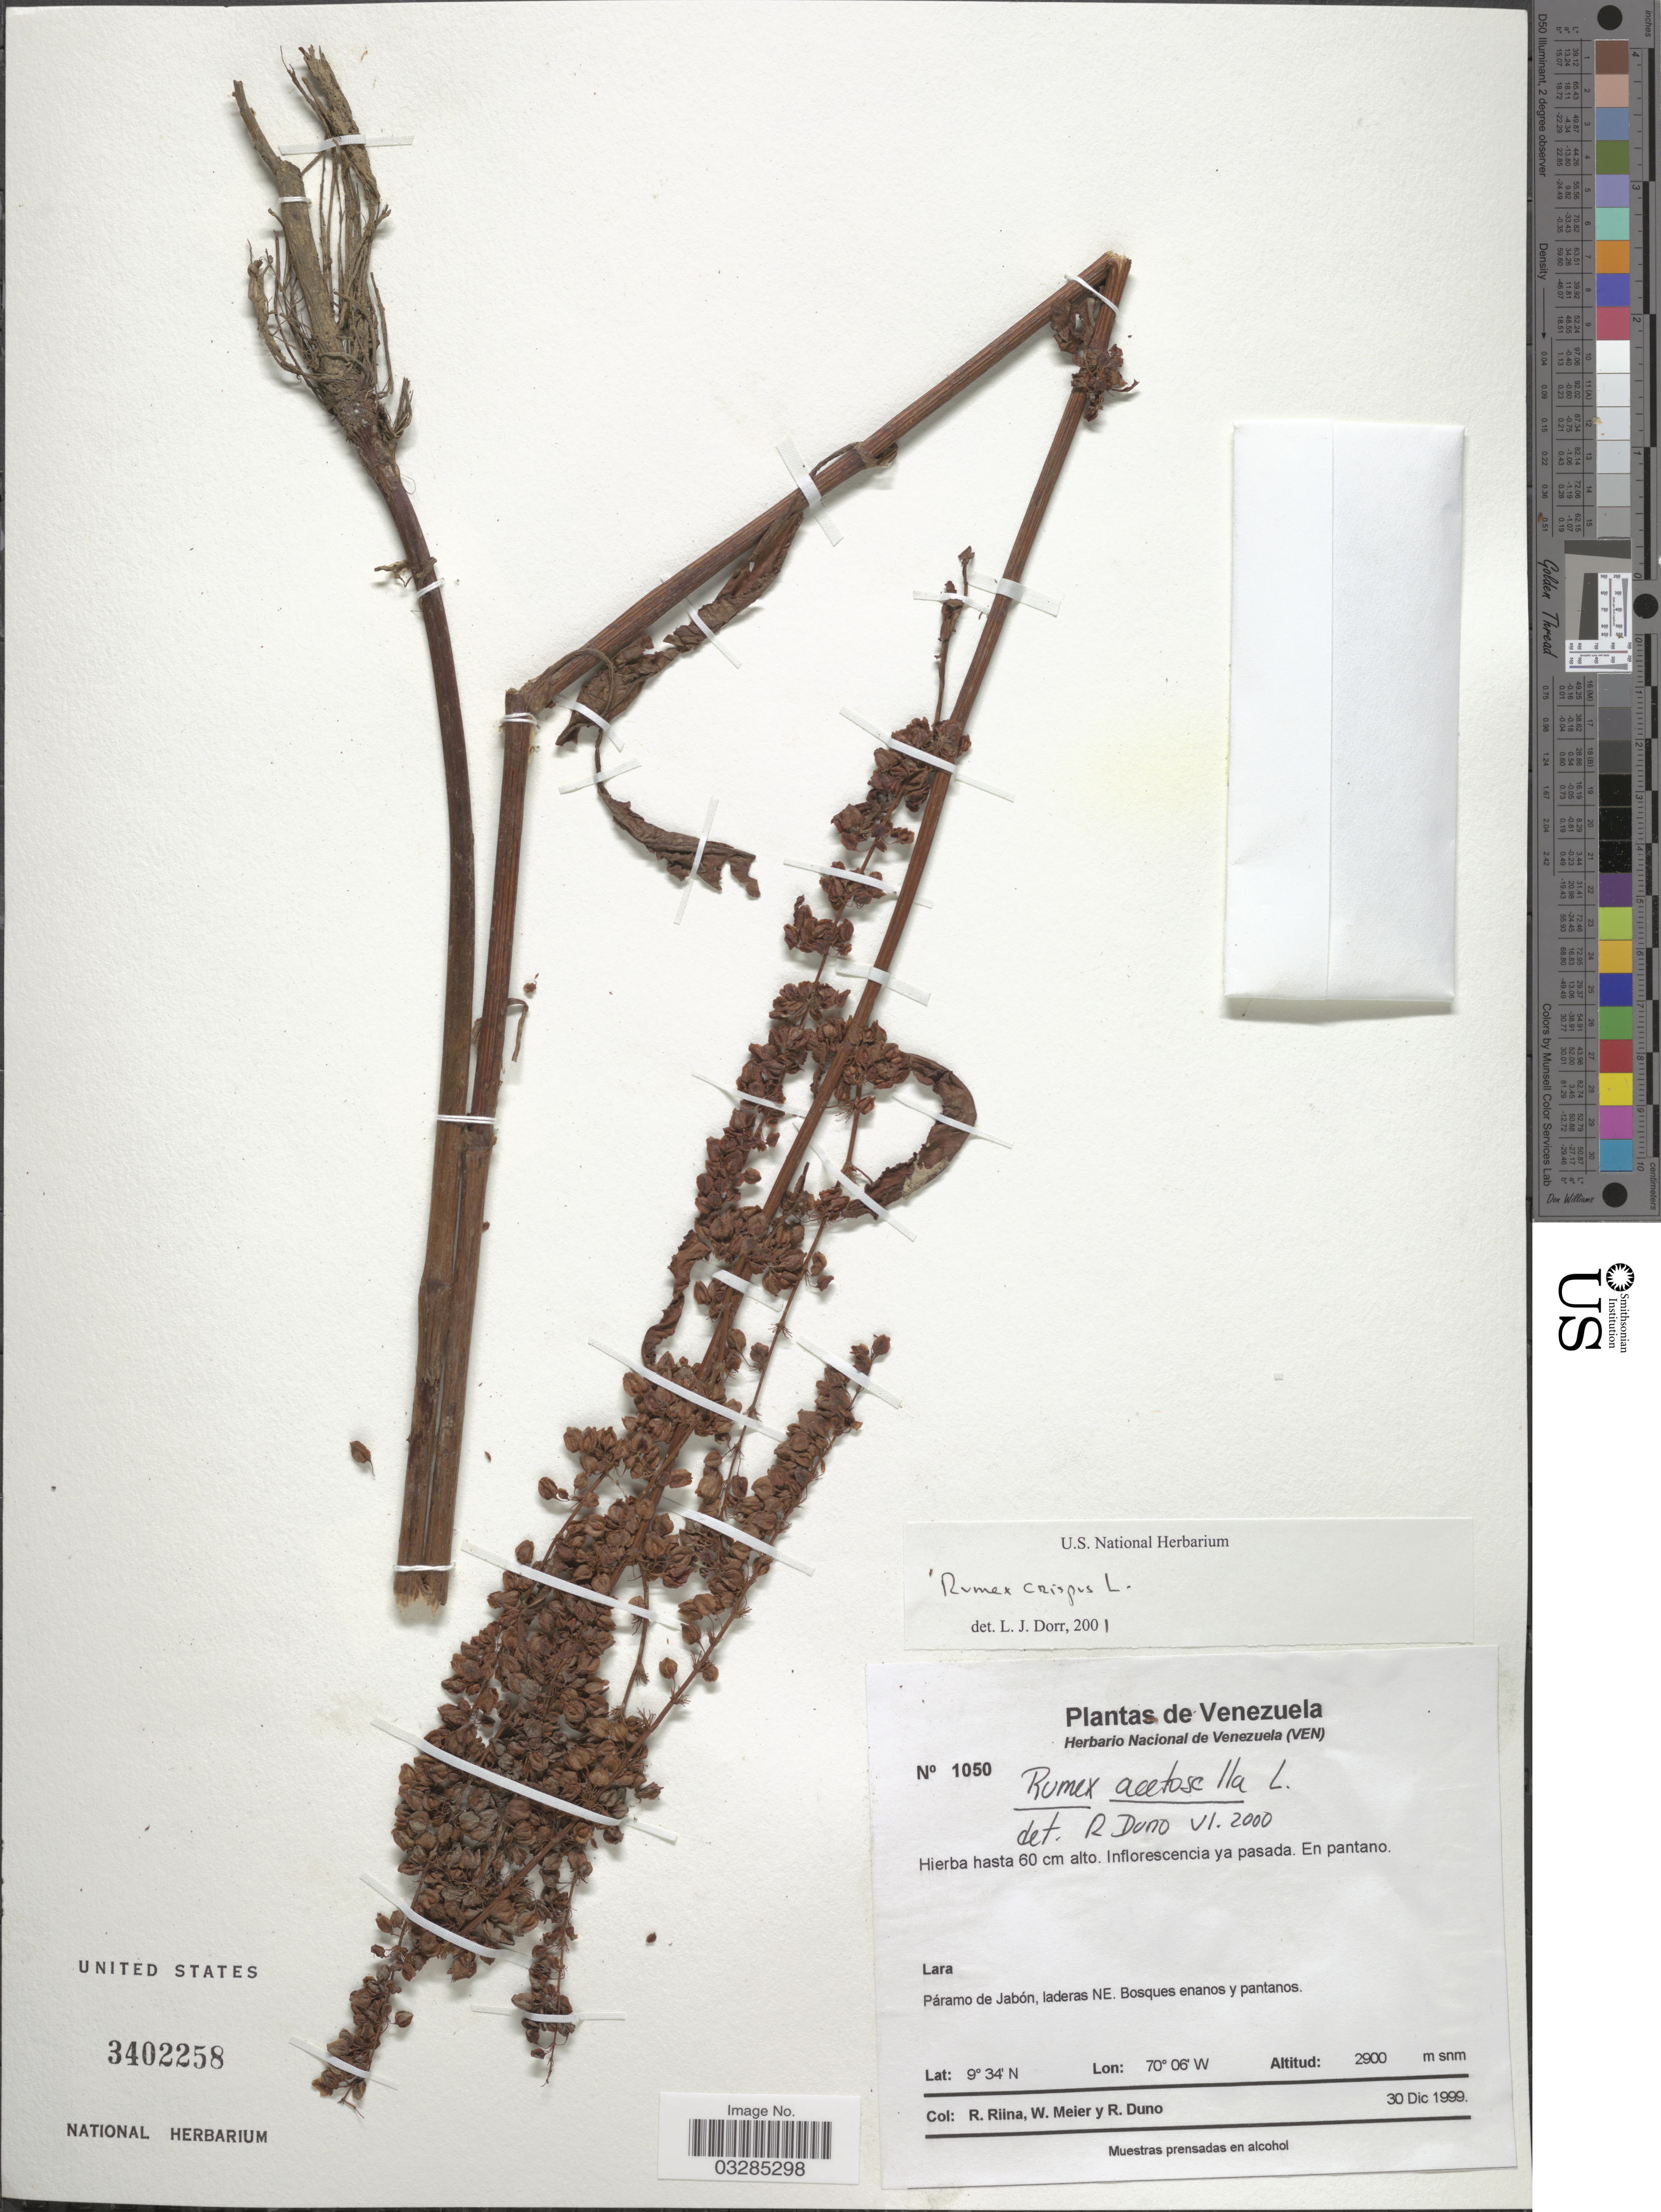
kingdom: Plantae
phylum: Tracheophyta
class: Magnoliopsida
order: Caryophyllales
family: Polygonaceae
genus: Rumex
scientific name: Rumex crispus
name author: L.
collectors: R. Riina, W. Meier & R. Duno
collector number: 1050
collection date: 1999-12-30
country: Venezuela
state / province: Lara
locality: Páramo de Jabón, laderas NE.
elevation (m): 2900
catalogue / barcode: US 3402258